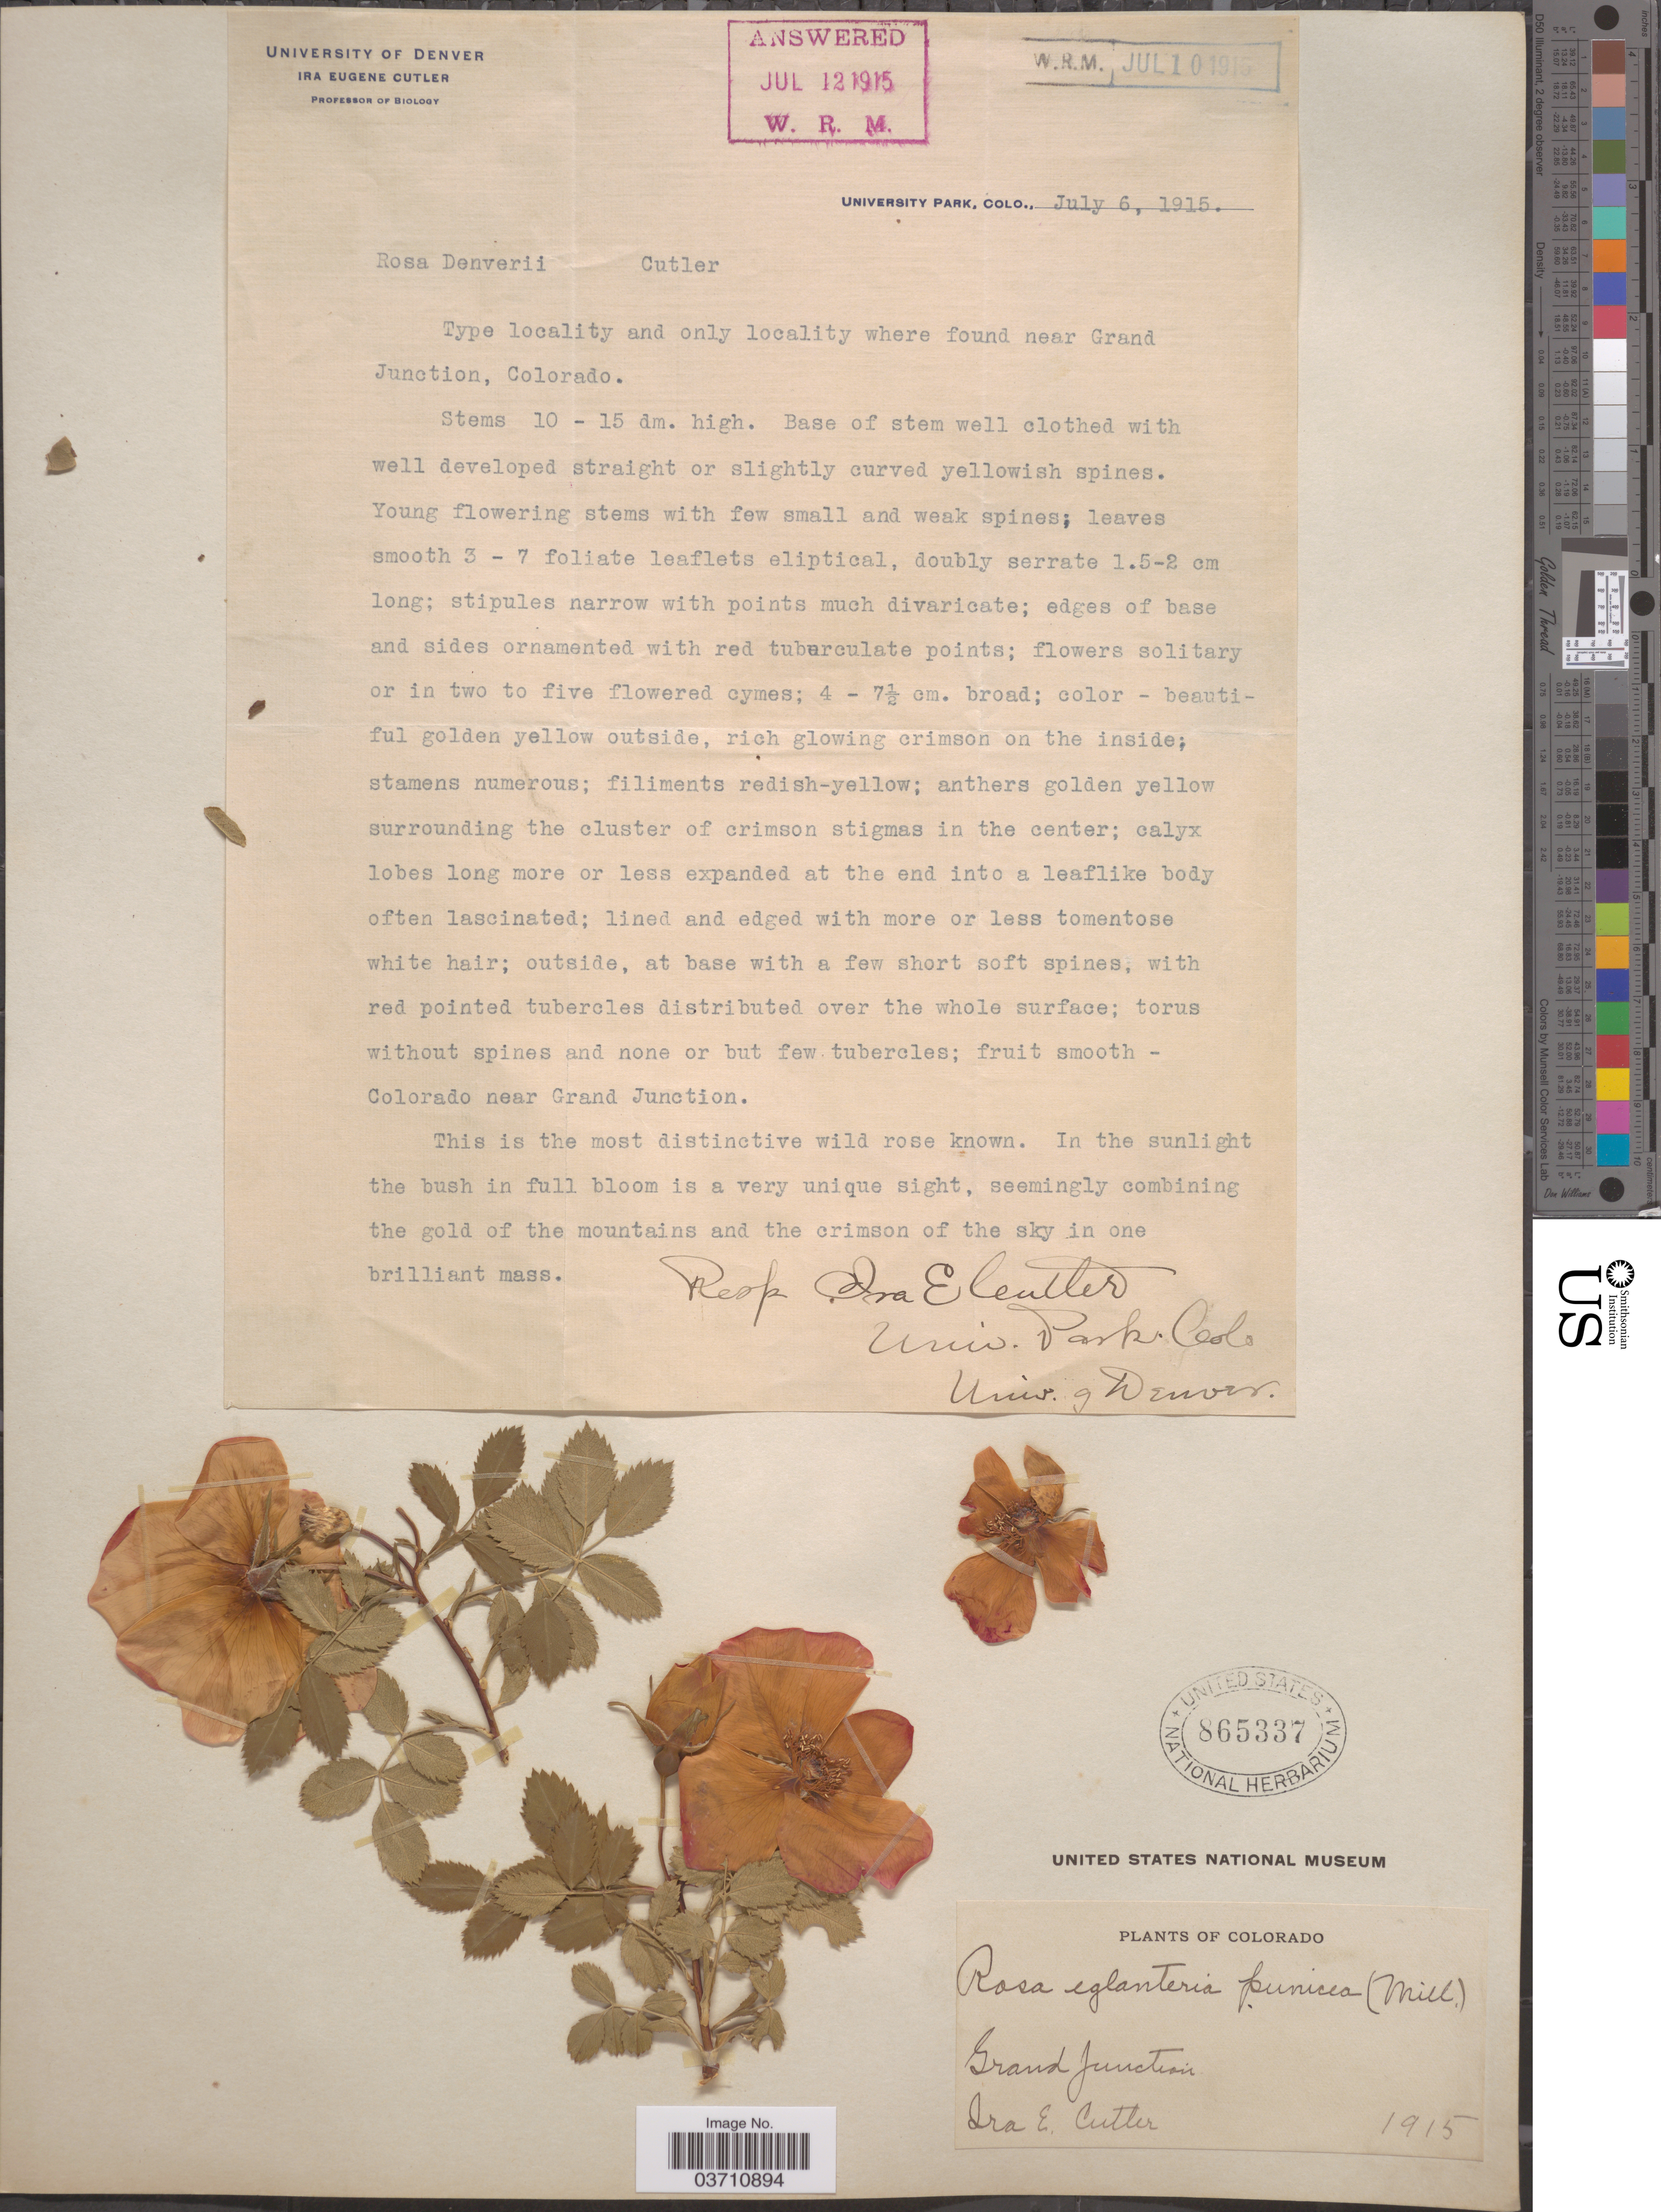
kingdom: Plantae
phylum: Tracheophyta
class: Magnoliopsida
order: Rosales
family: Rosaceae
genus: Rosa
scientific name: Rosa eglanteria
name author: L.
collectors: I. Cutler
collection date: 1915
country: United States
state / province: Colorado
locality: Near Grand Junction.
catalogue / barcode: US 865337